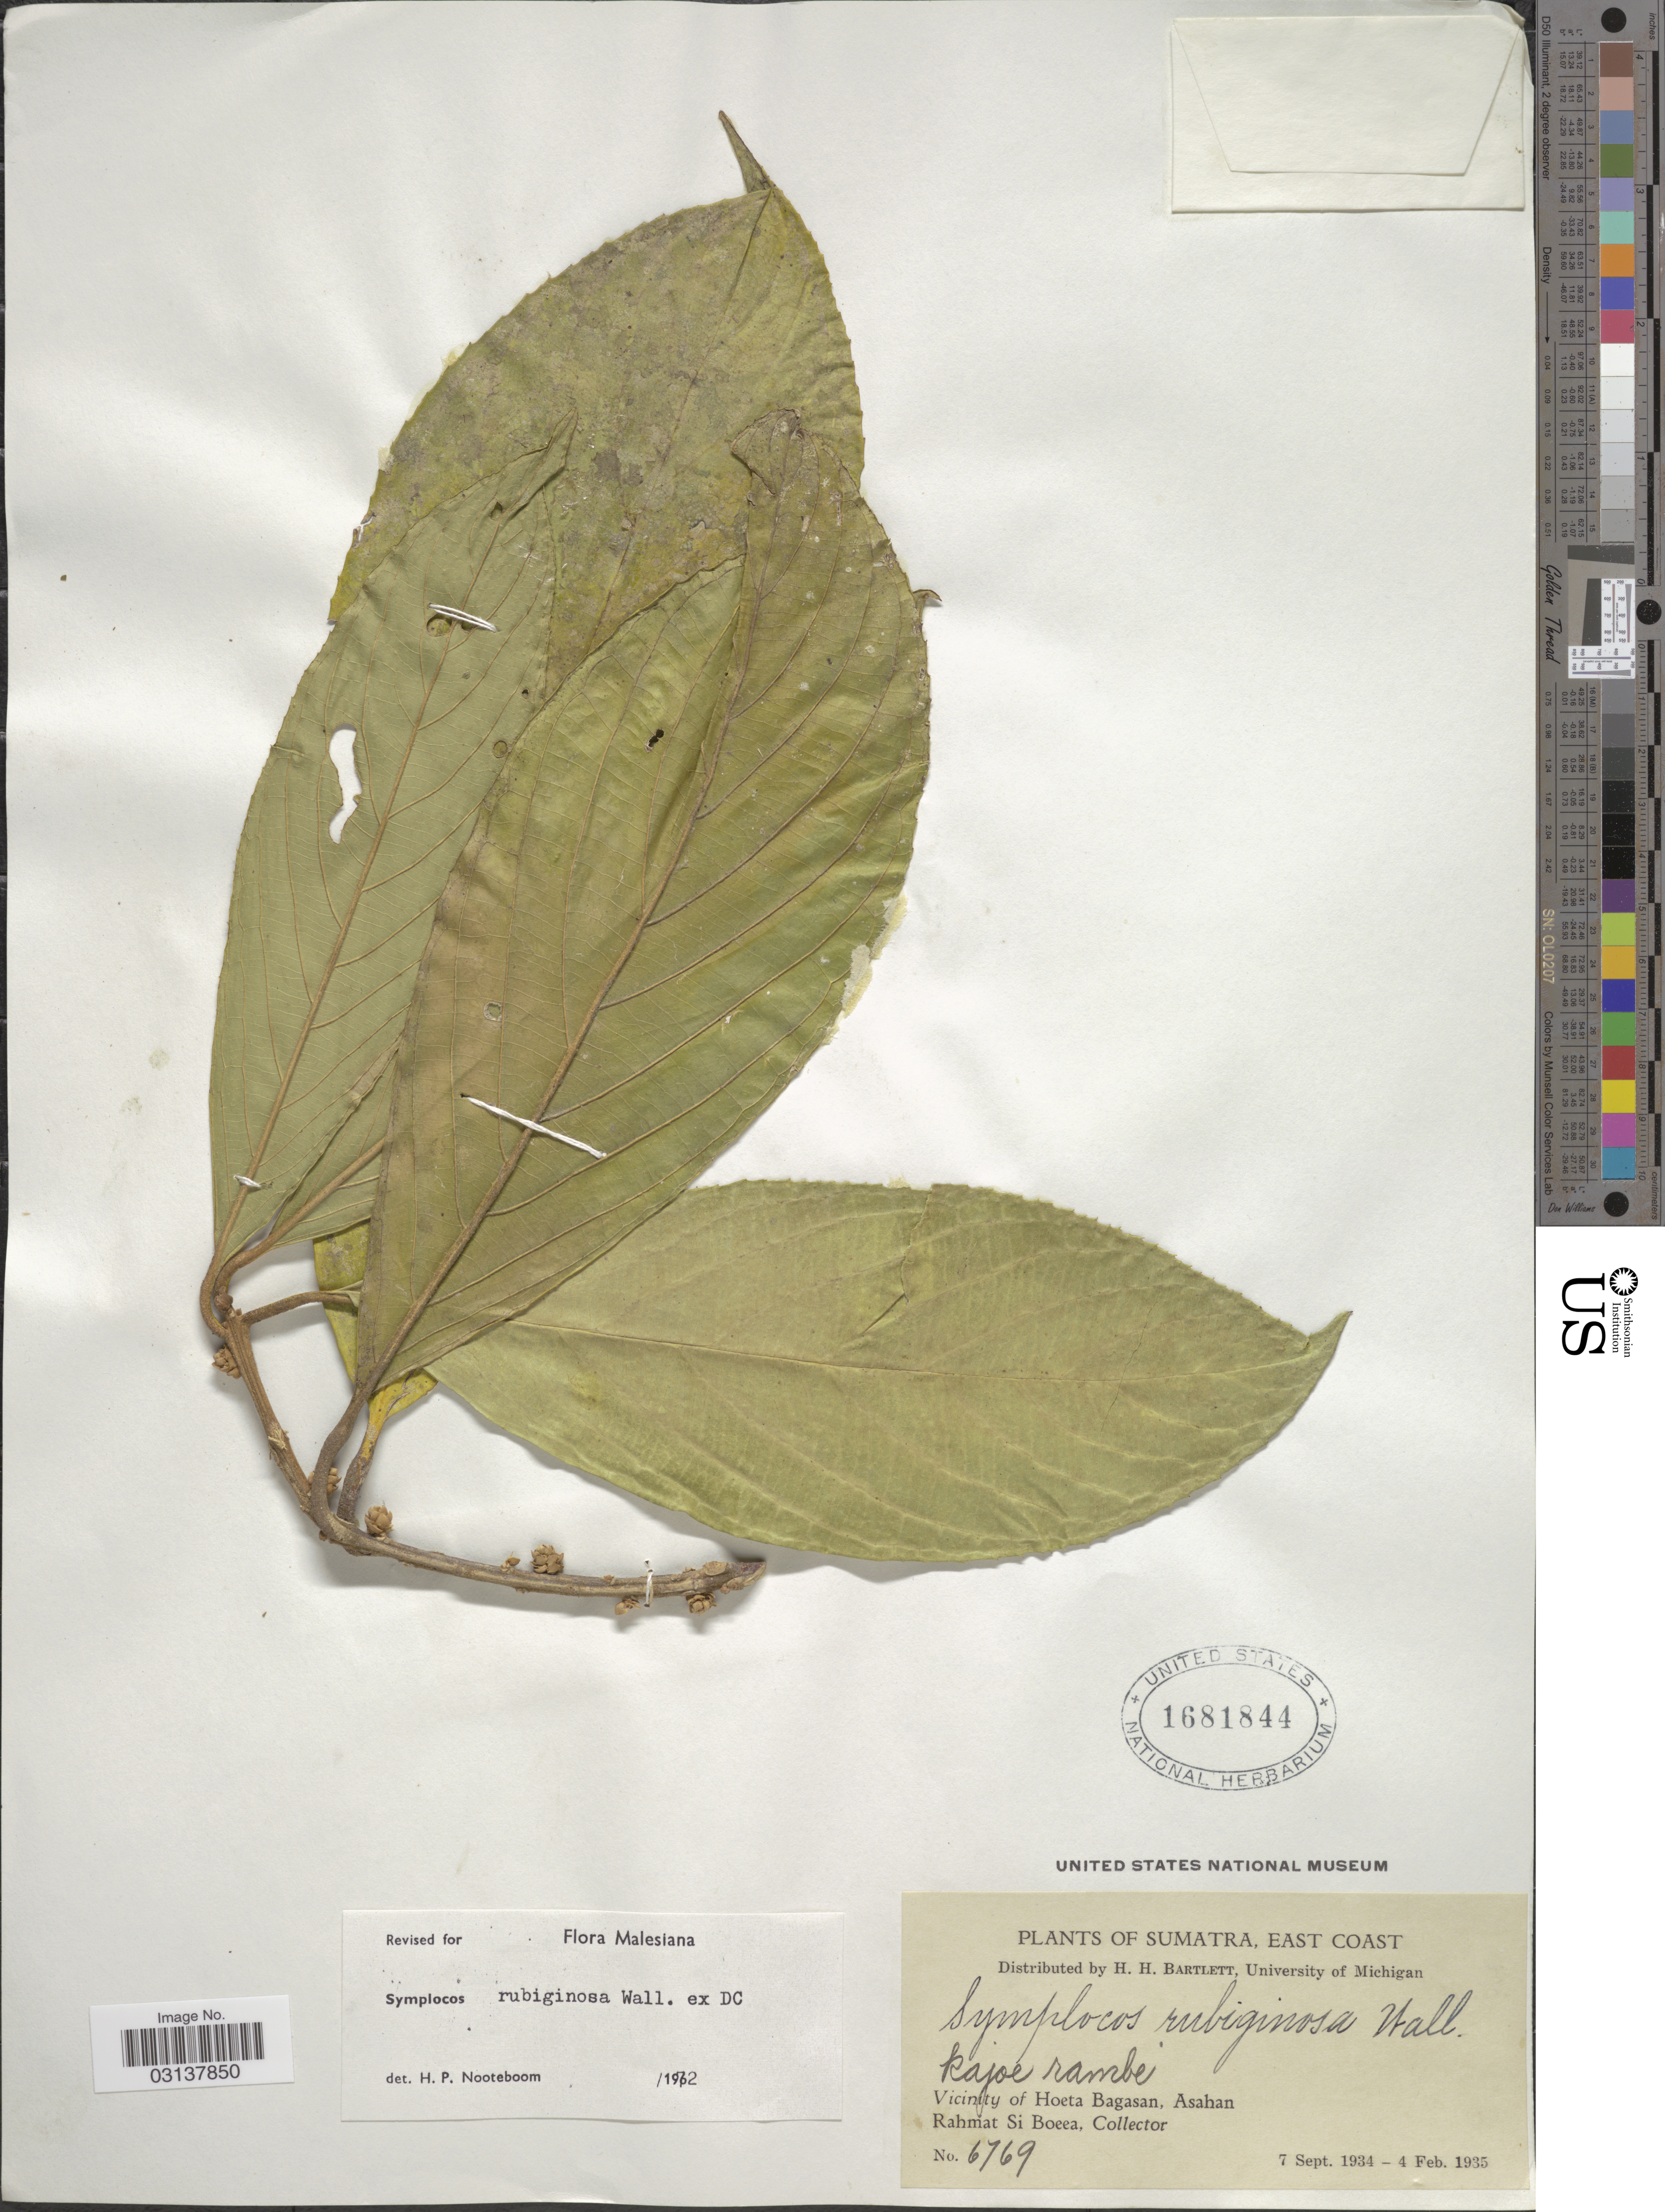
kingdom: Plantae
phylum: Tracheophyta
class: Magnoliopsida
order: Ericales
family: Symplocaceae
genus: Symplocos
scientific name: Symplocos rubiginosa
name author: Wall. ex DC.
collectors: Rahmat Si Boeea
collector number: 6769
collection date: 1934-09-07/1935-02-04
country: Indonesia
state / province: Sumatra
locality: Sumatra, East Coast. Vicinity of Hoeta Bagasan, Asahan.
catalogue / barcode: US 1681844